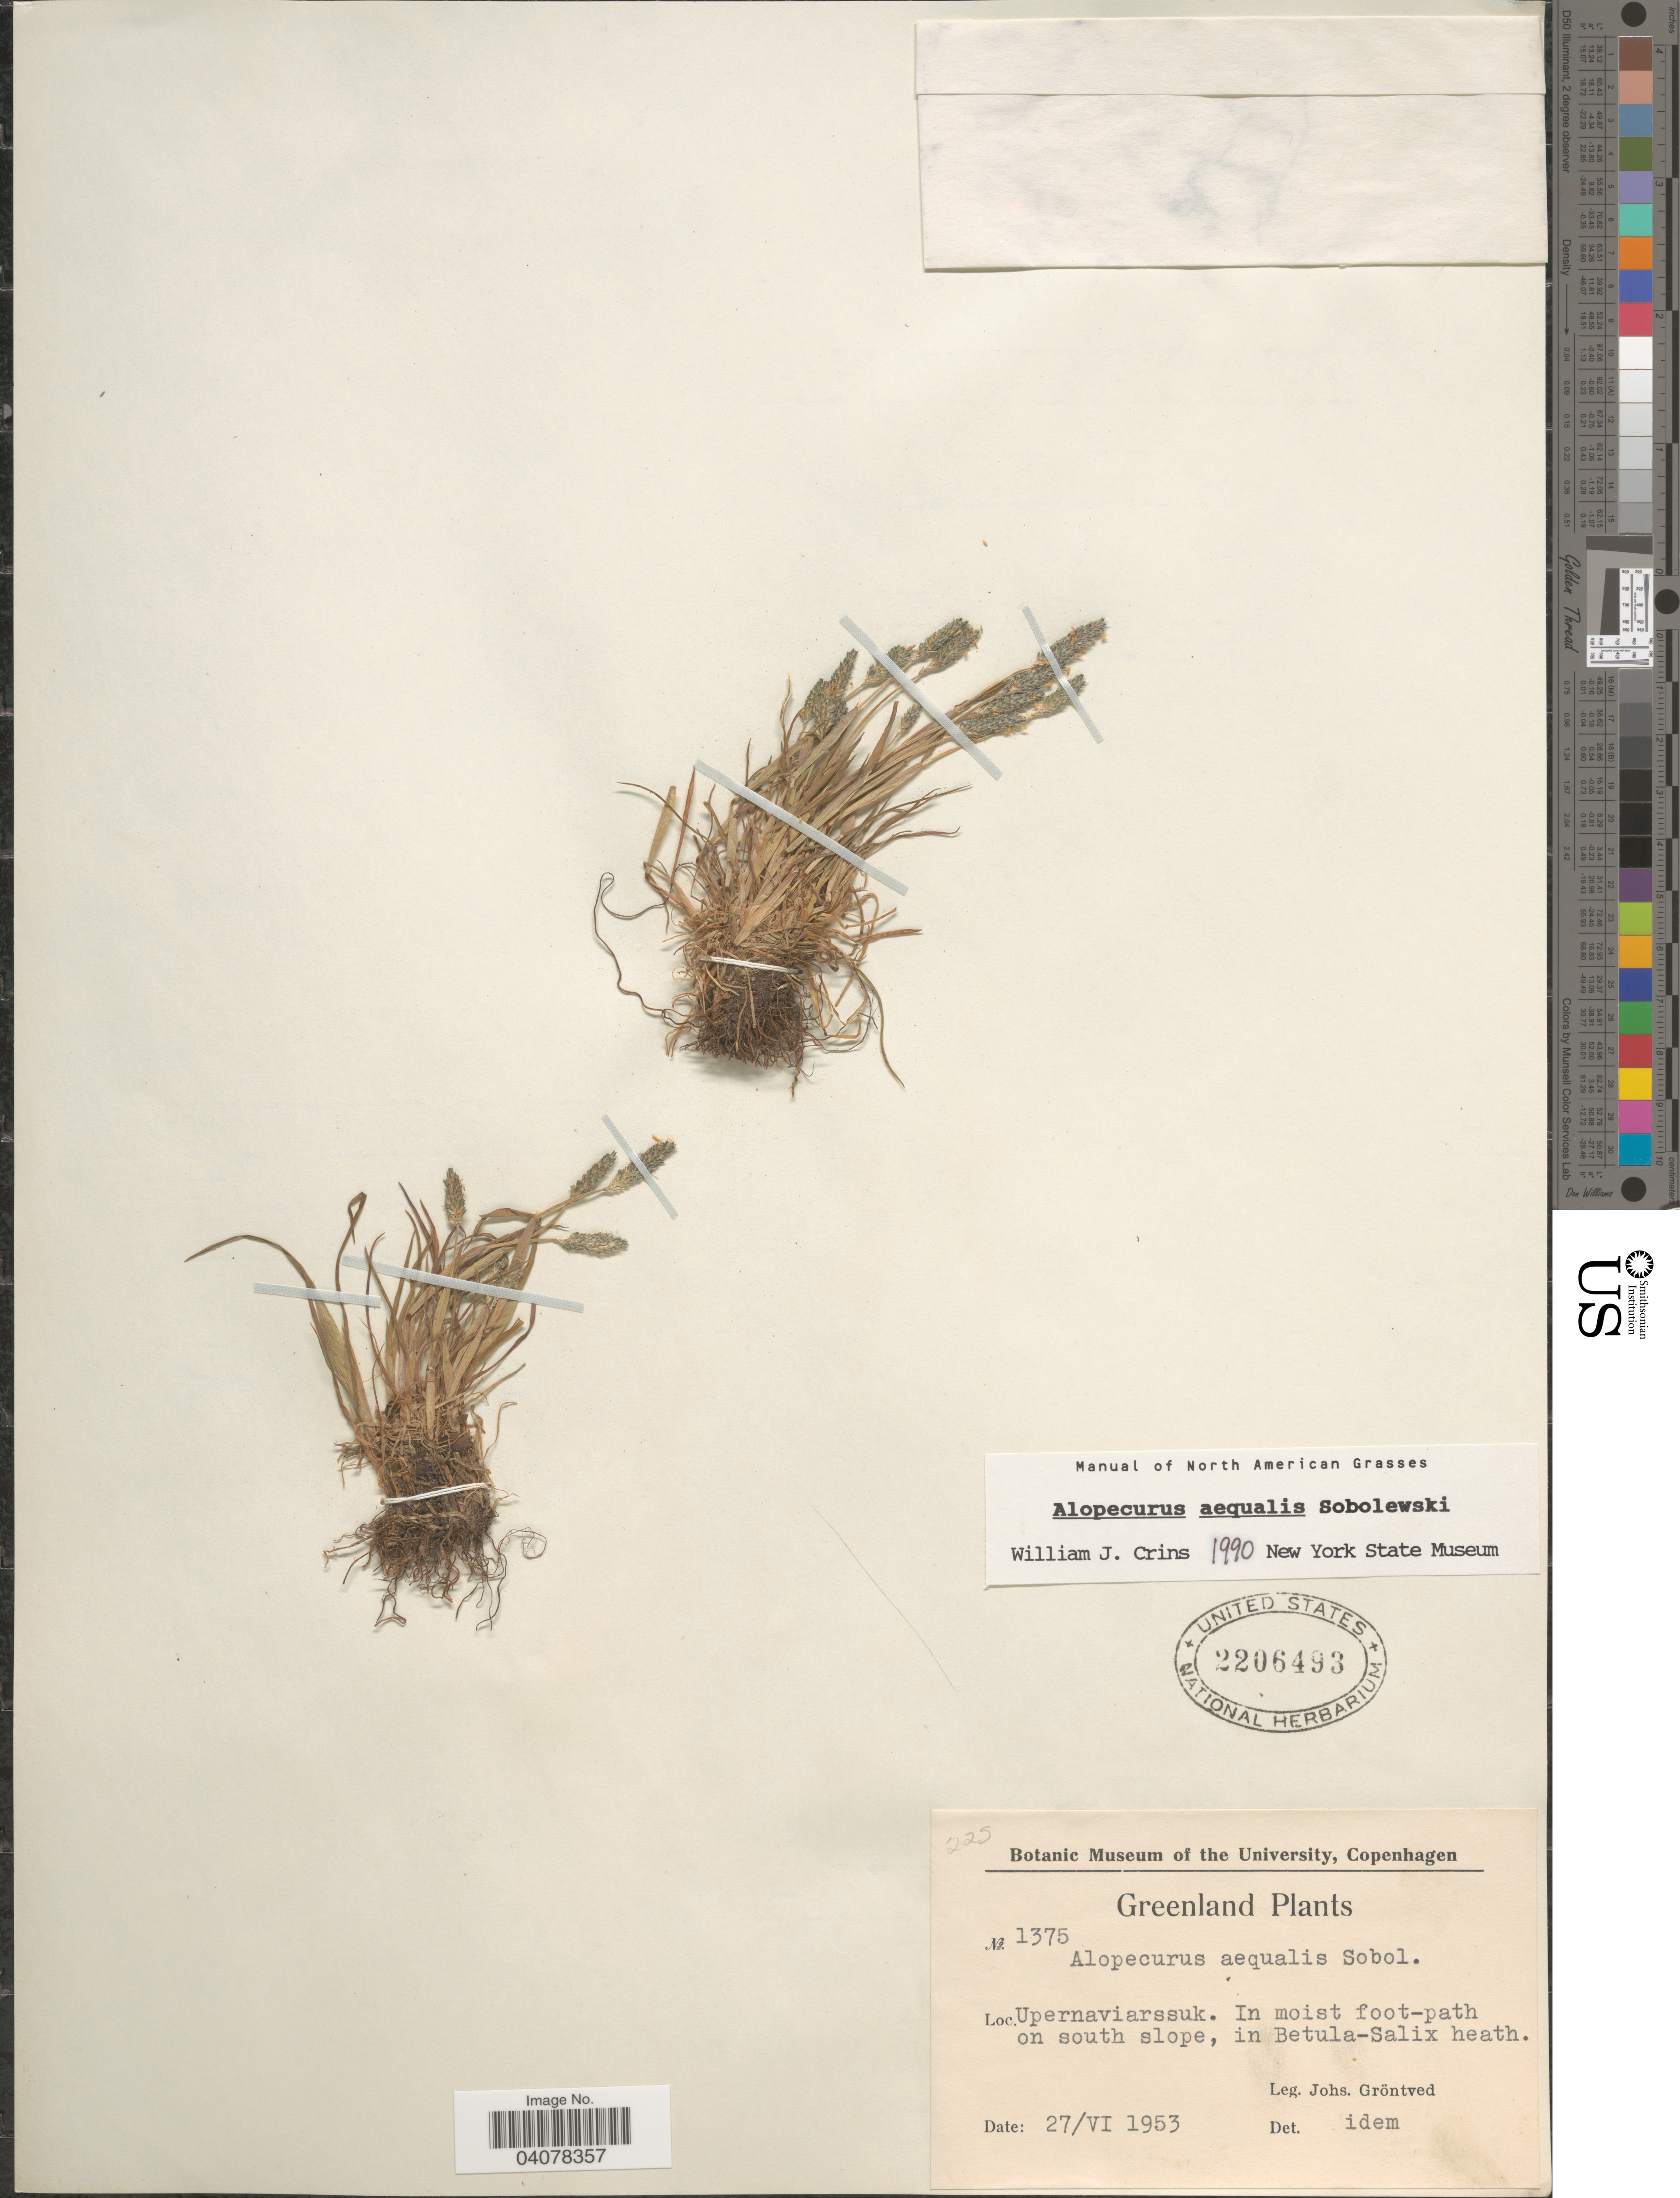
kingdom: Plantae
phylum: Tracheophyta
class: Liliopsida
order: Poales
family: Poaceae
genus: Alopecurus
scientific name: Alopecurus aequalis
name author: Sobol.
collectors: J. Grøntved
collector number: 1375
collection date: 1953-06-27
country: Greenland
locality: Upernaviarssuk. In moist foot-path on south slope, in Betula-Salix heath.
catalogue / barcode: US 2206493